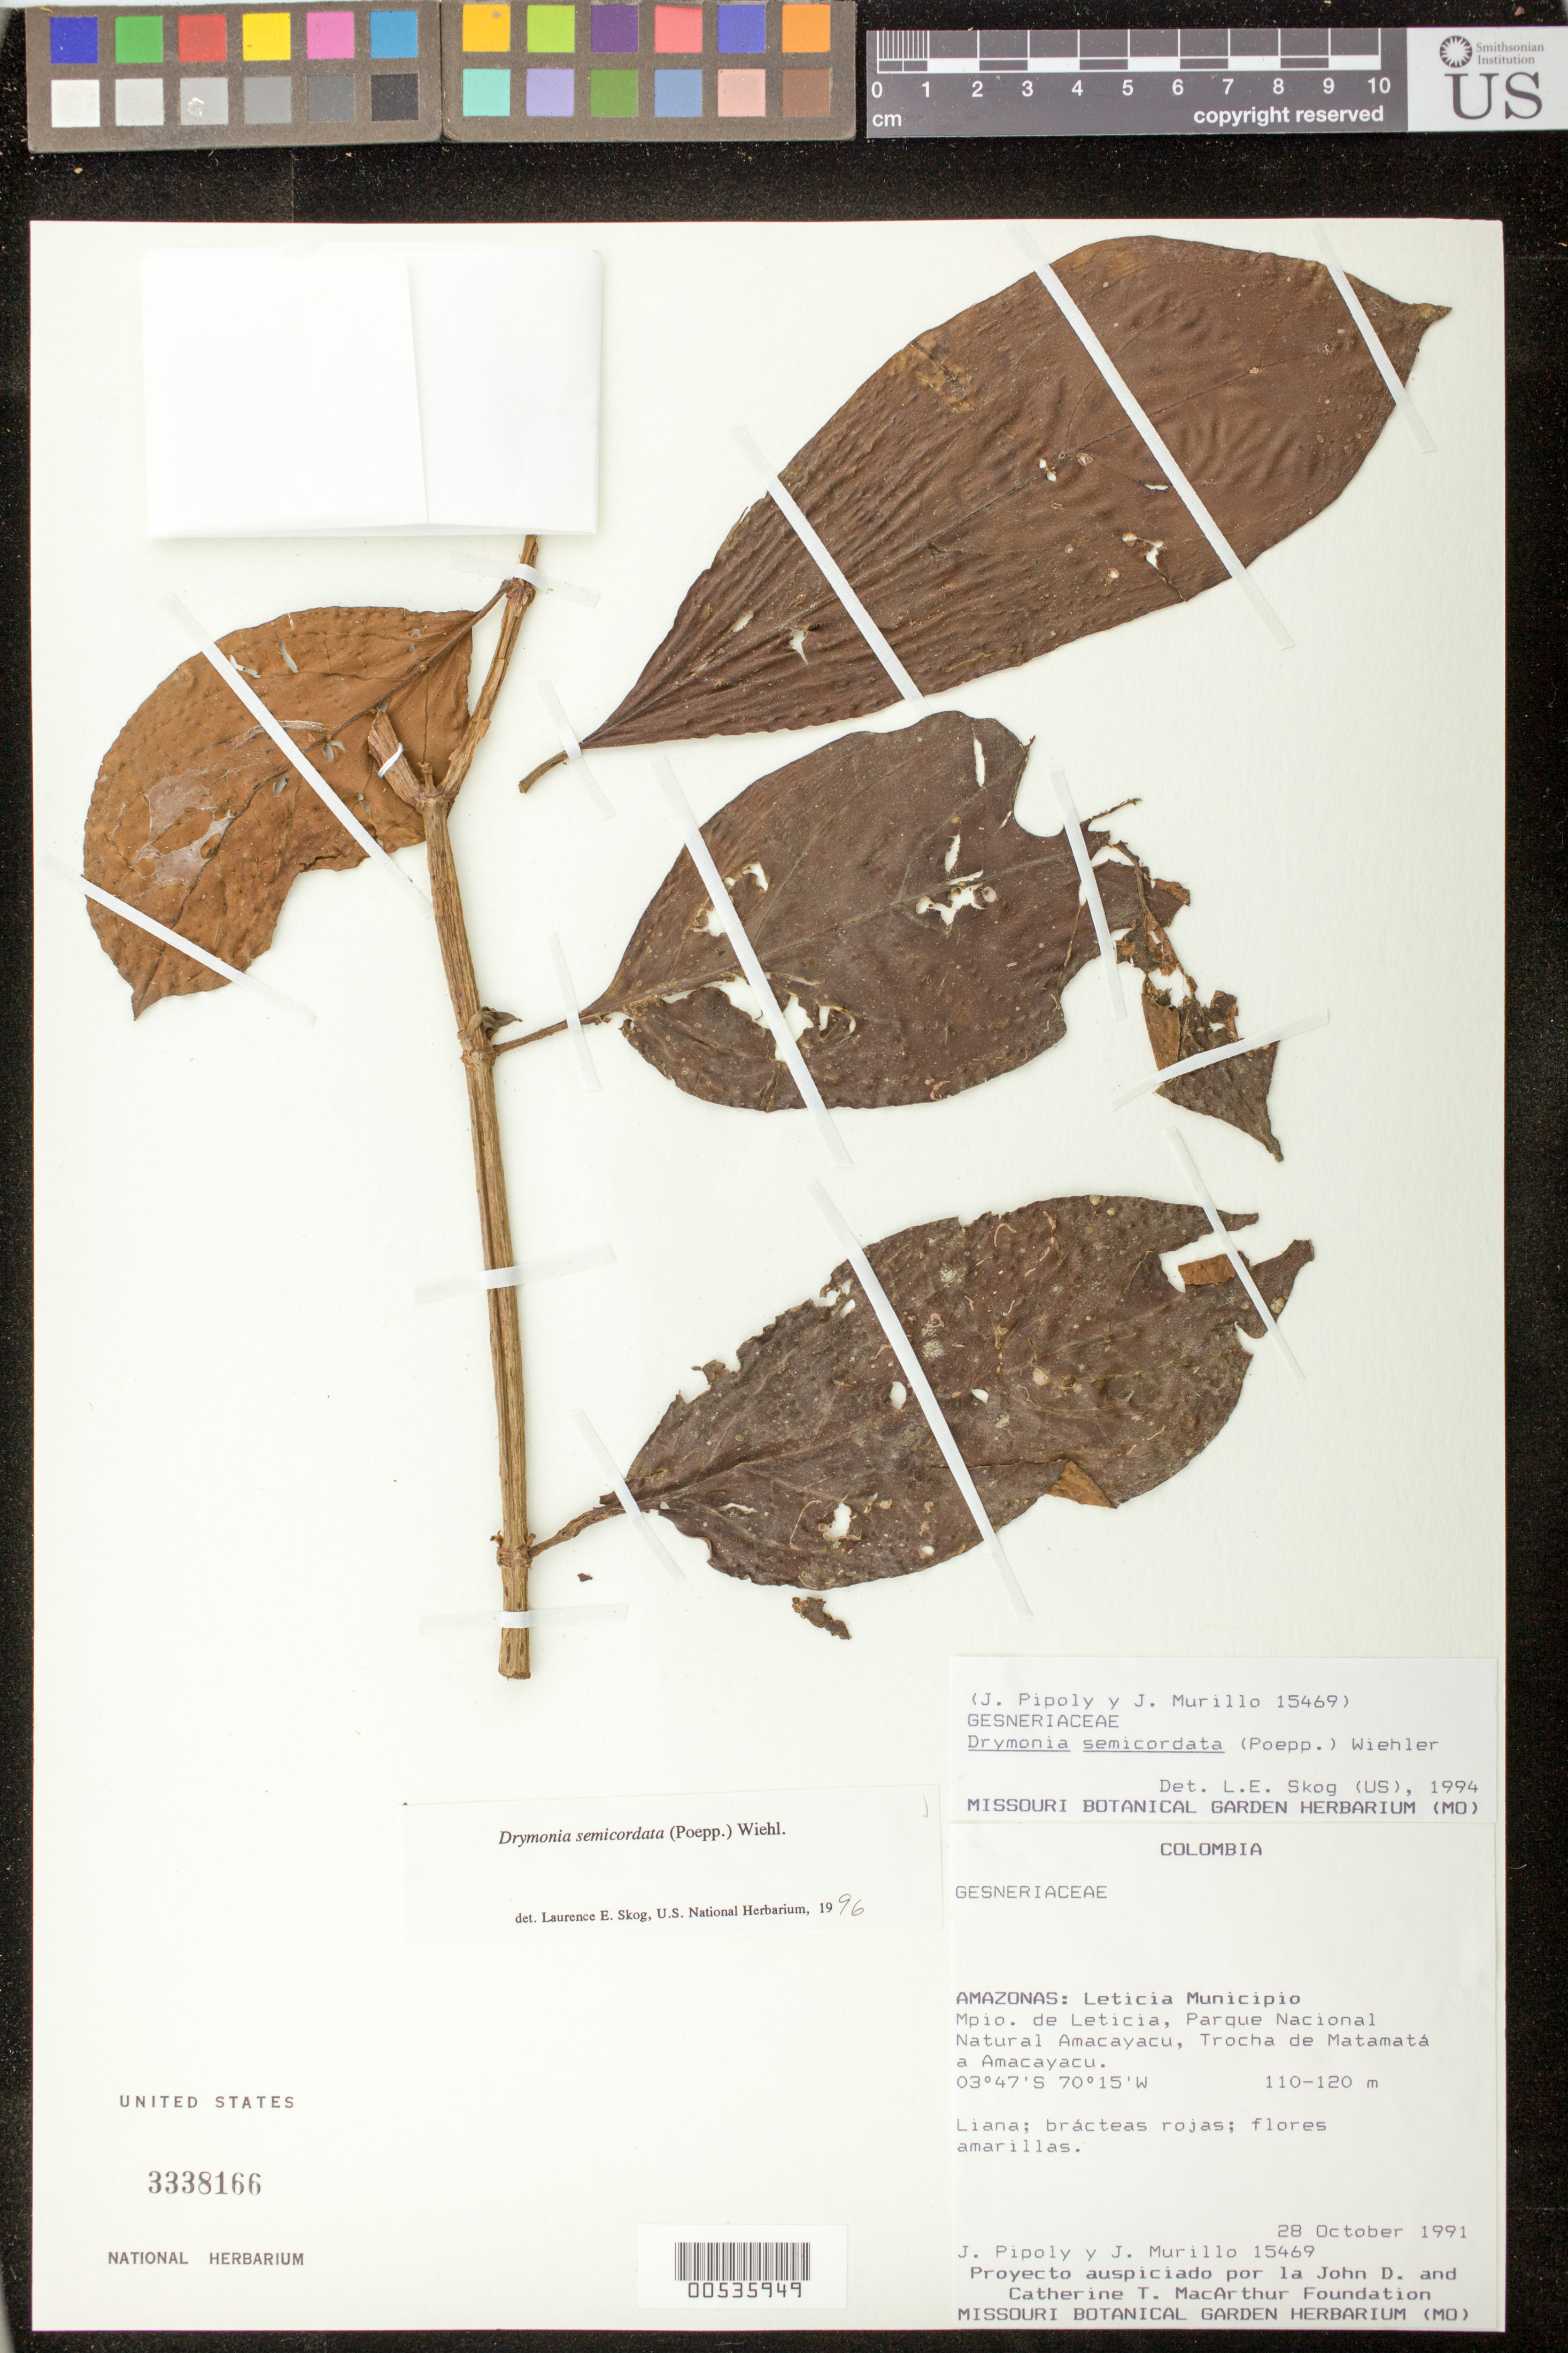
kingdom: Plantae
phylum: Tracheophyta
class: Magnoliopsida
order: Lamiales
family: Gesneriaceae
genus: Drymonia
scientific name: Drymonia semicordata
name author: (Poepp.) Wiehler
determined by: Skog, Laurence E.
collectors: J. J. Pipoly & J. C. Murillo-A.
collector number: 15469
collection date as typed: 28 Oct 1991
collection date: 1991-10-28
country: Colombia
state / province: Amazônas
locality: Mpio. de Leticia, Parque Nacional Natural Amacayacu, trocha de Matamatá a Amacayacu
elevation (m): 110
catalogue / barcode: US 3338166